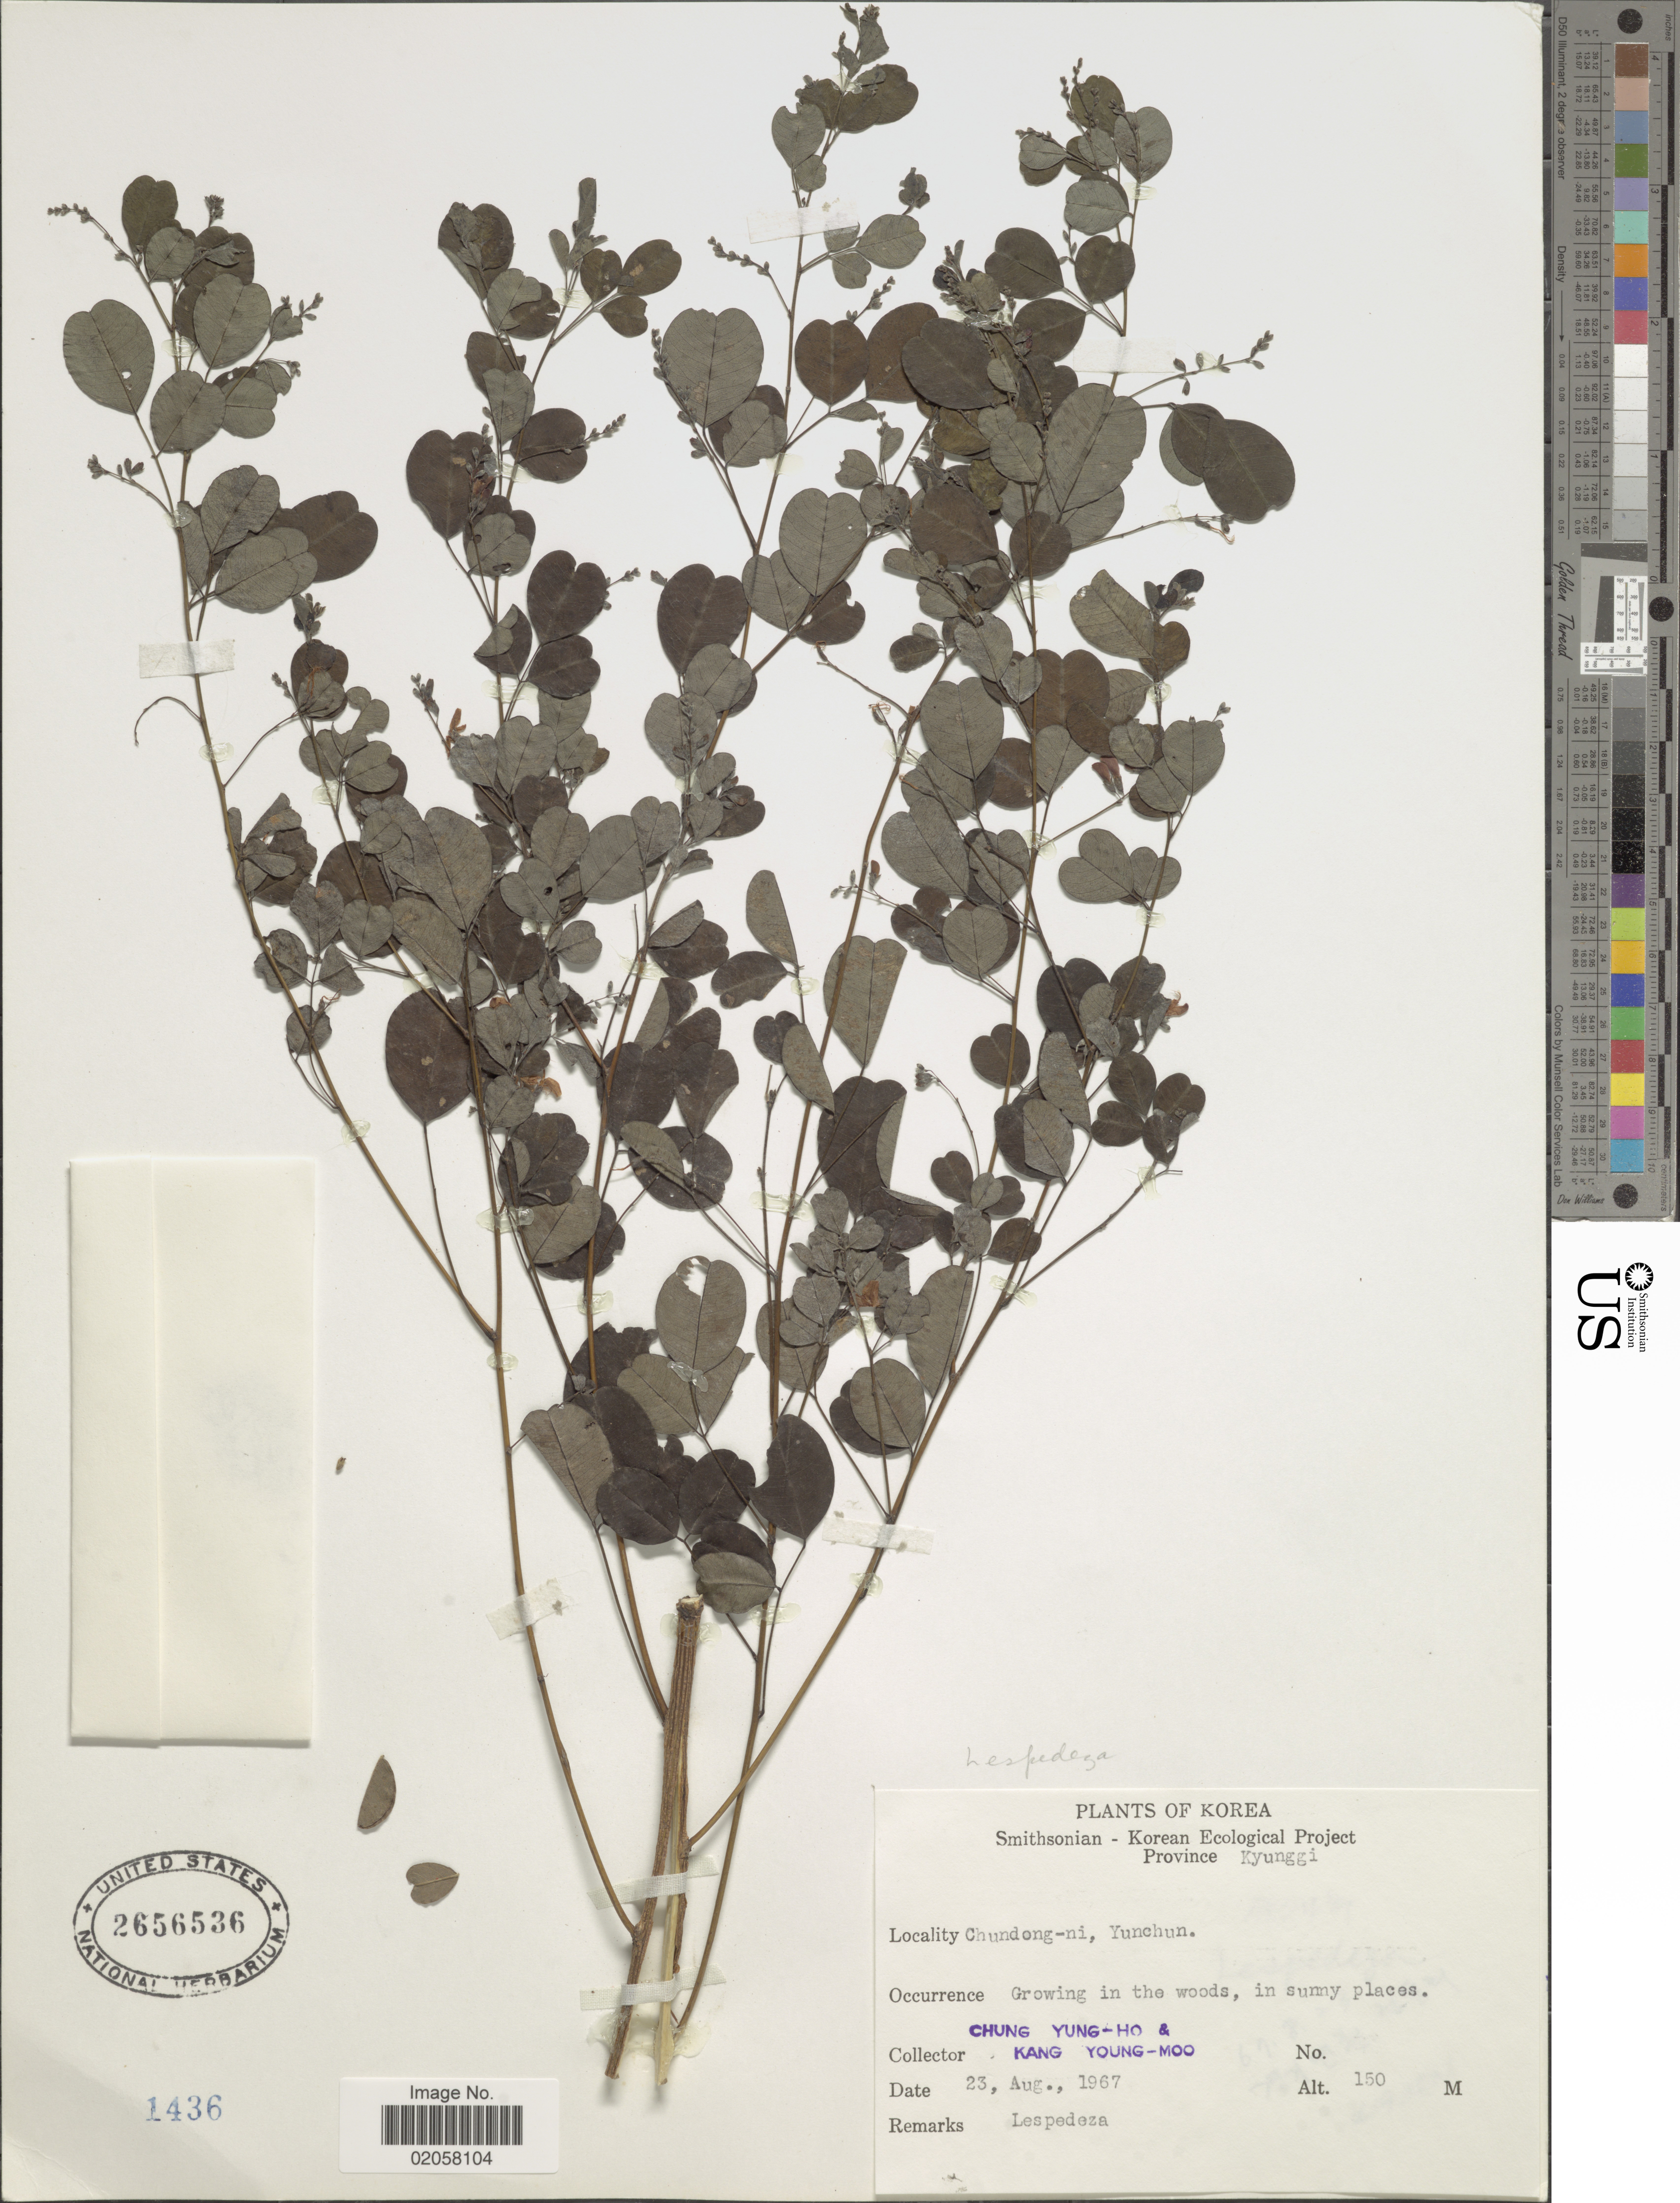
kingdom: Plantae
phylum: Tracheophyta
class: Magnoliopsida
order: Fabales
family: Fabaceae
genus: Lespedeza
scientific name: Lespedeza sp.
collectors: Y. Chung & Y. Kang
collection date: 1967-08-23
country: South Korea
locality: Province Kyunggi, Chundong-ni, Yunchun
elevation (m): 150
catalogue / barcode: US 2656536